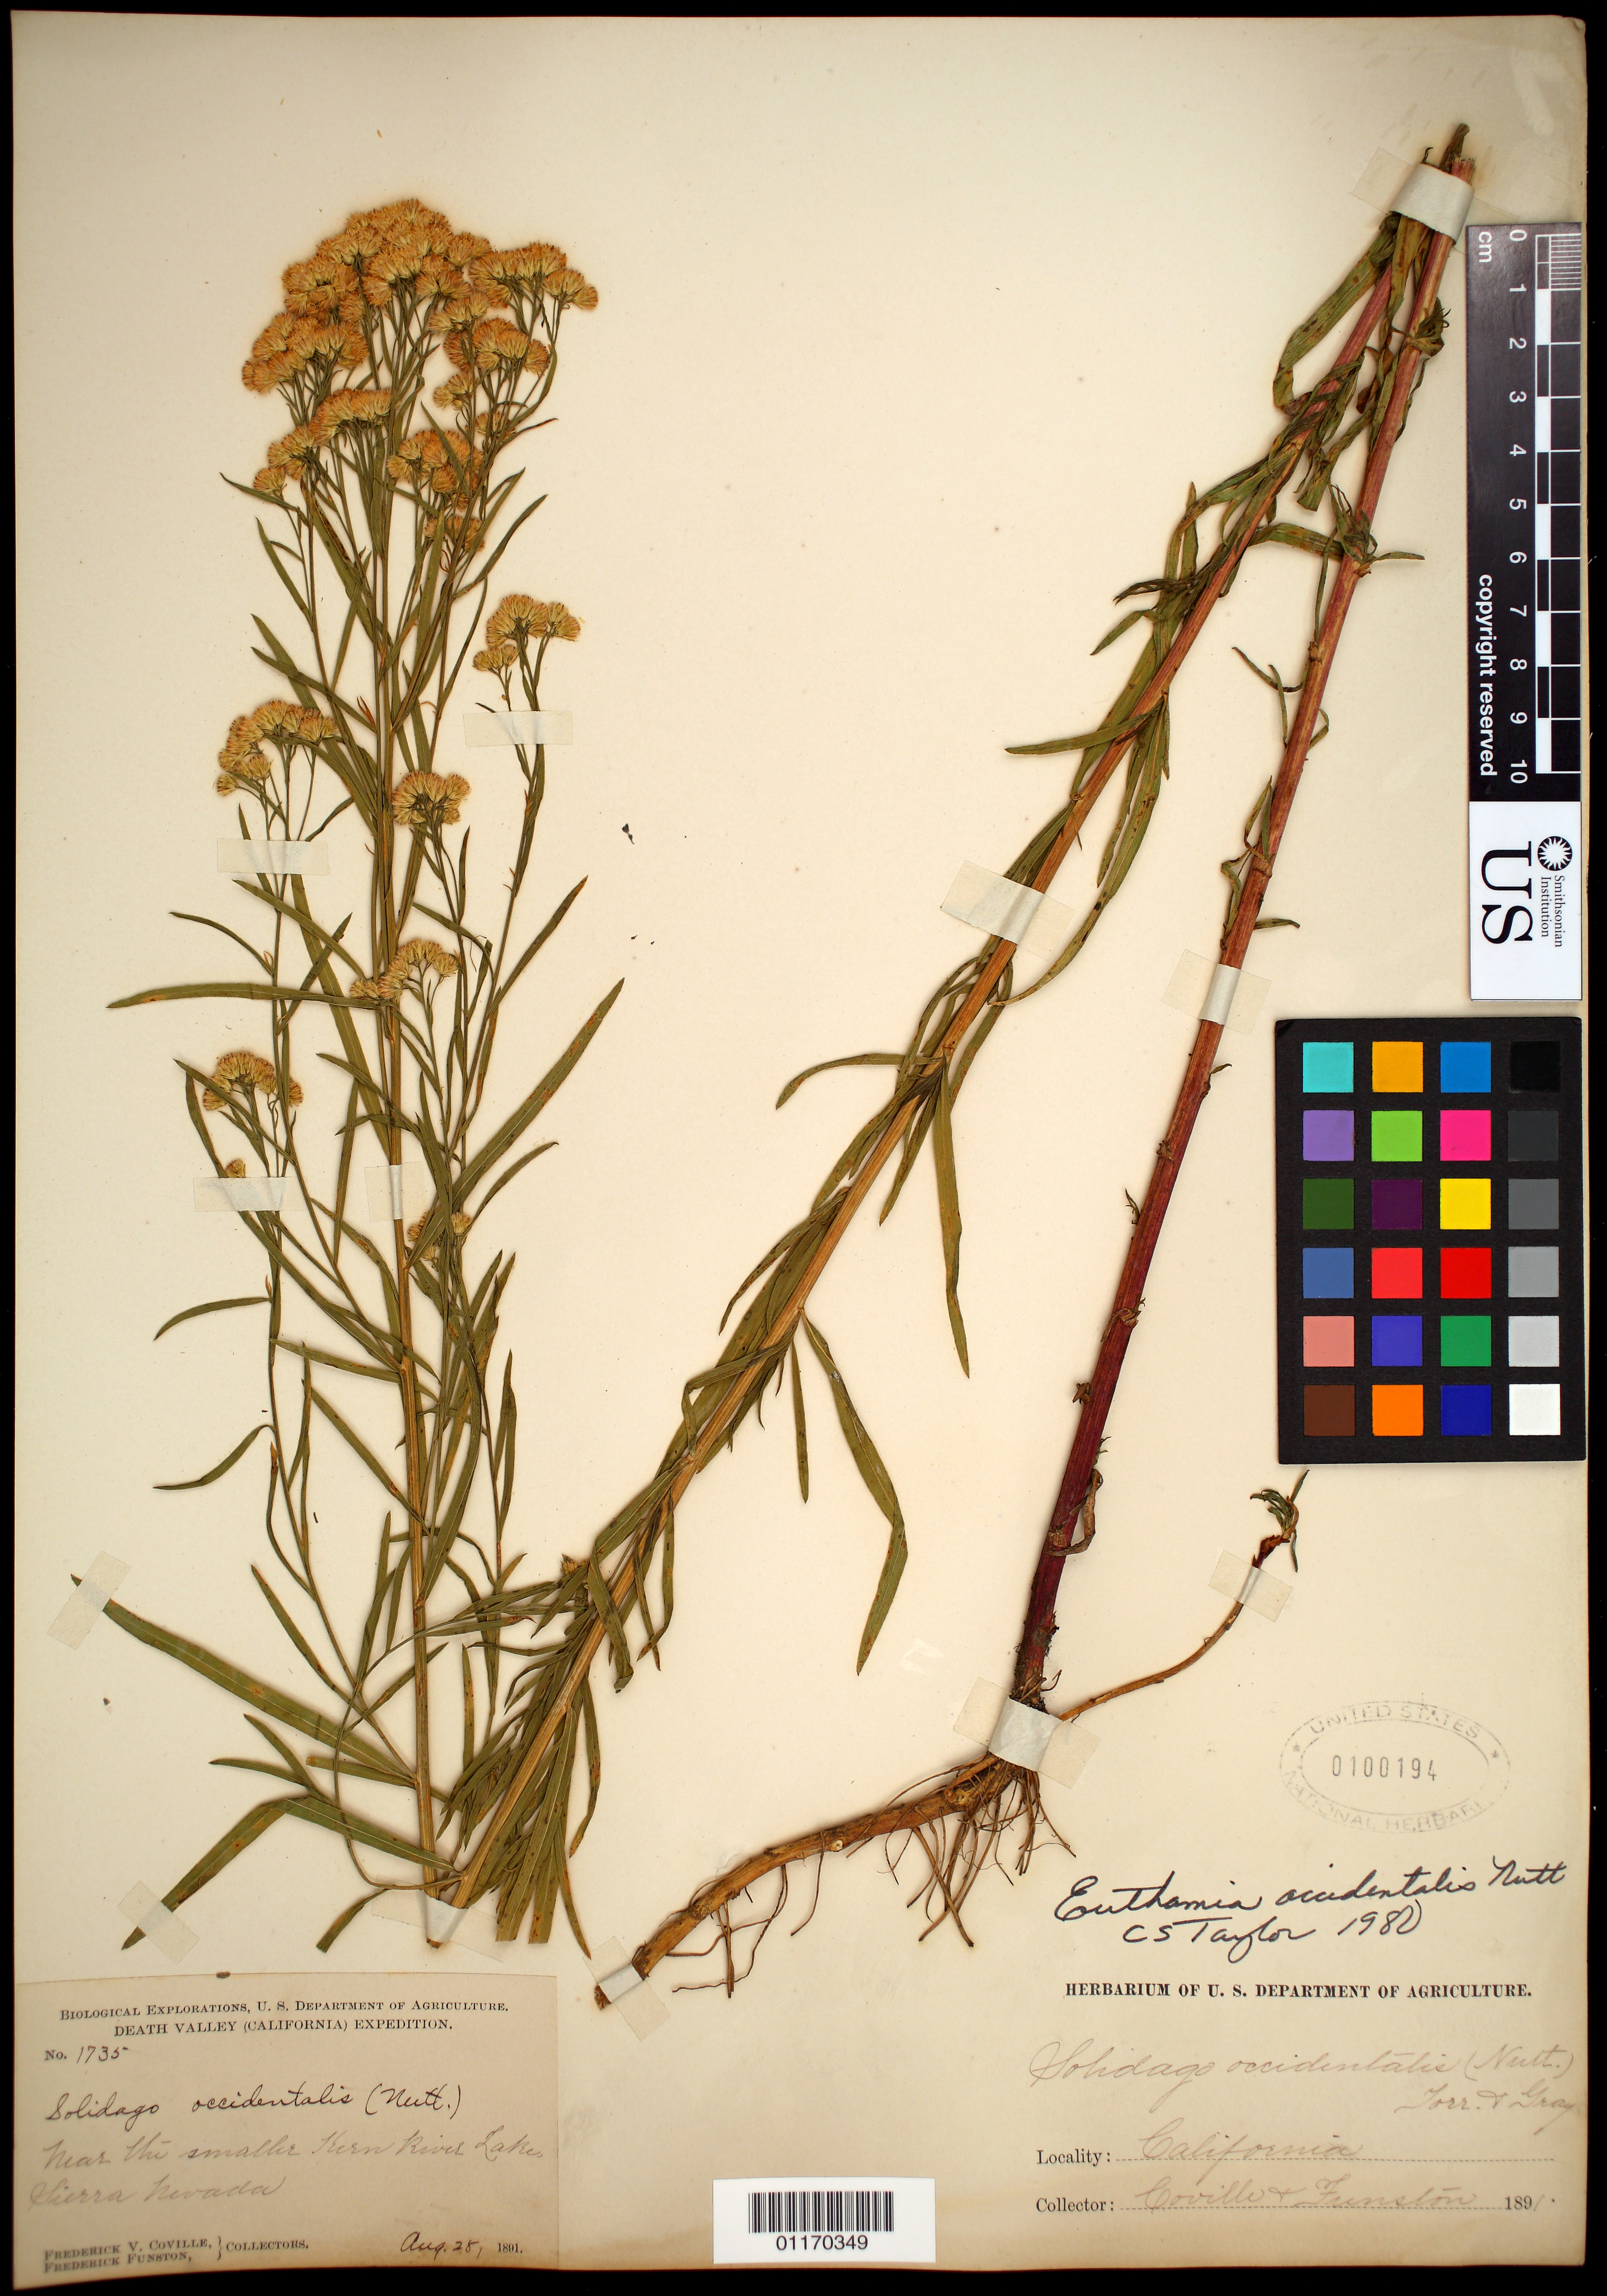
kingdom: Plantae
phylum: Tracheophyta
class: Magnoliopsida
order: Asterales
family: Asteraceae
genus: Euthamia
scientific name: Euthamia occidentalis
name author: Nutt.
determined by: Taylor, Constance E. S.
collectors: F. V. Coville & F. Funston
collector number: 1735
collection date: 1891-08-28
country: United States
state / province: California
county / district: Kern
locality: near the smaller Kern River Lakes, Sierra Nevada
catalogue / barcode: US 100194